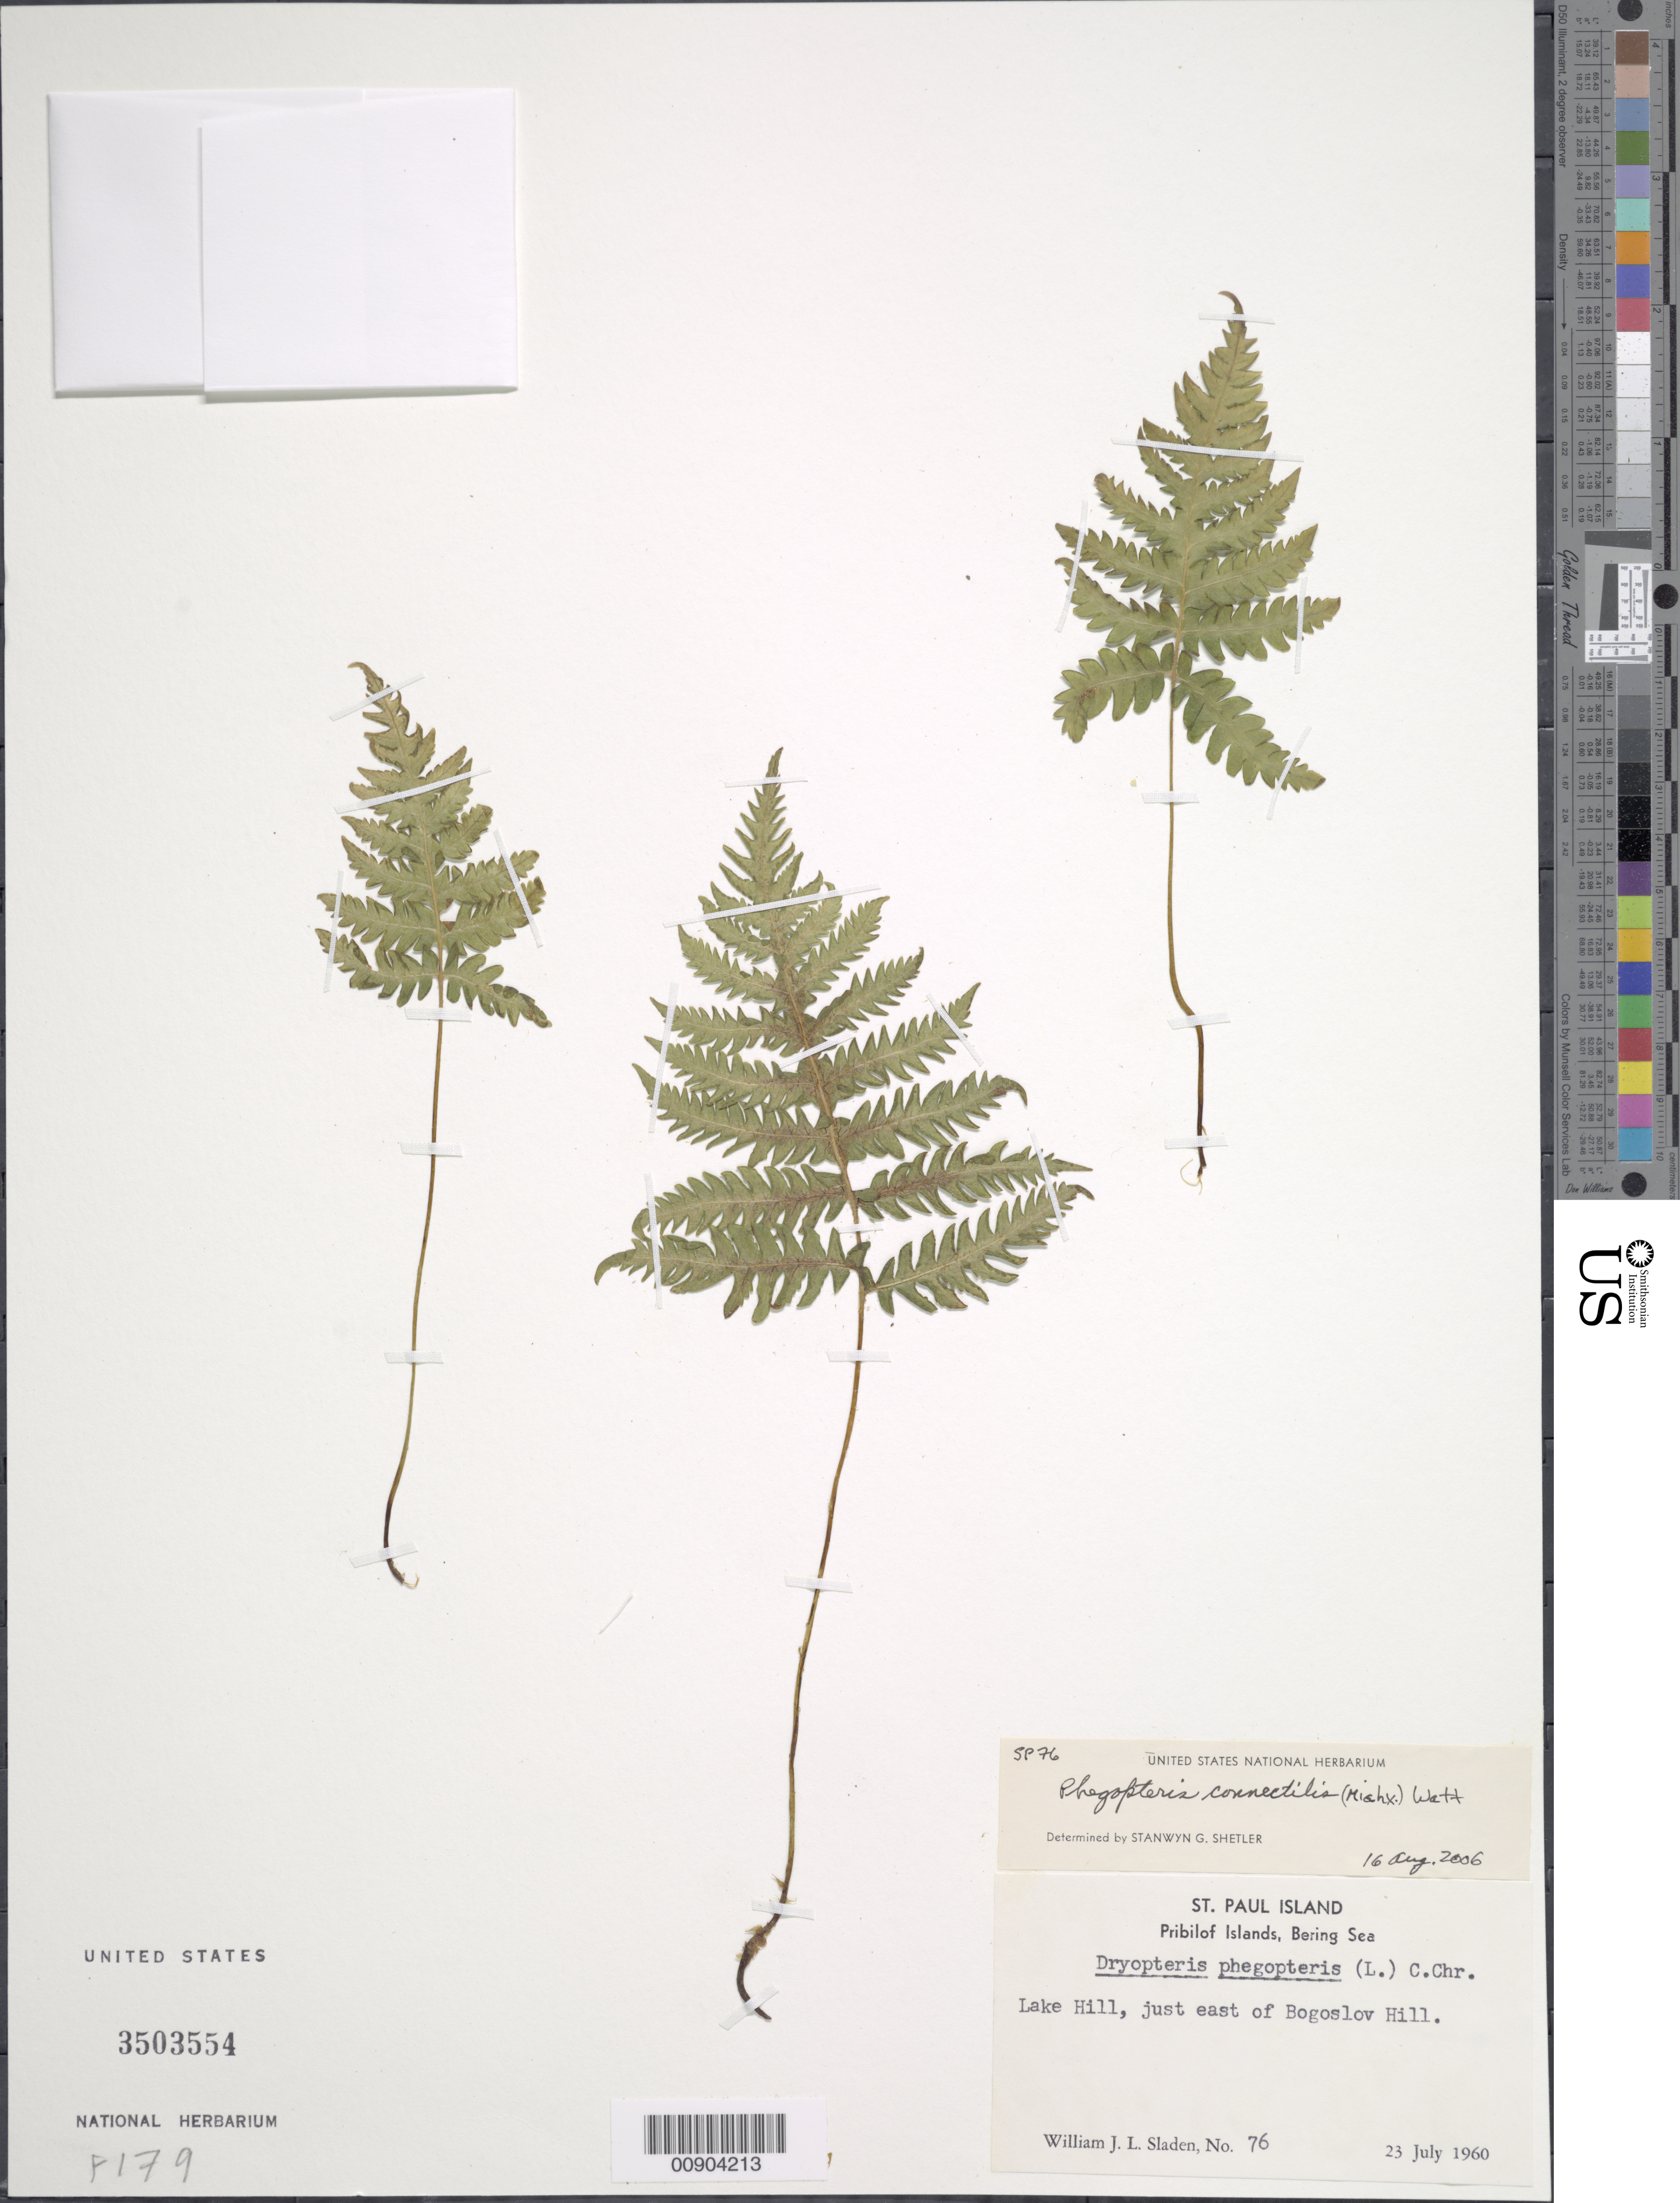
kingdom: Plantae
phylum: Tracheophyta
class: Polypodiopsida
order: Polypodiales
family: Thelypteridaceae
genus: Phegopteris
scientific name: Phegopteris connectilis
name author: (Michx.) Watt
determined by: Shetler, Stanwyn G., (US), NMNH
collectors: W. Sladen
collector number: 76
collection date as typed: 23 Jul 1960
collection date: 1960-07-23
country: United States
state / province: Alaska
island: St. Paul Island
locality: Lake Hill, just east of Bogoslov Hill., Bering Sea, Pribilof Islands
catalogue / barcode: US 3503554